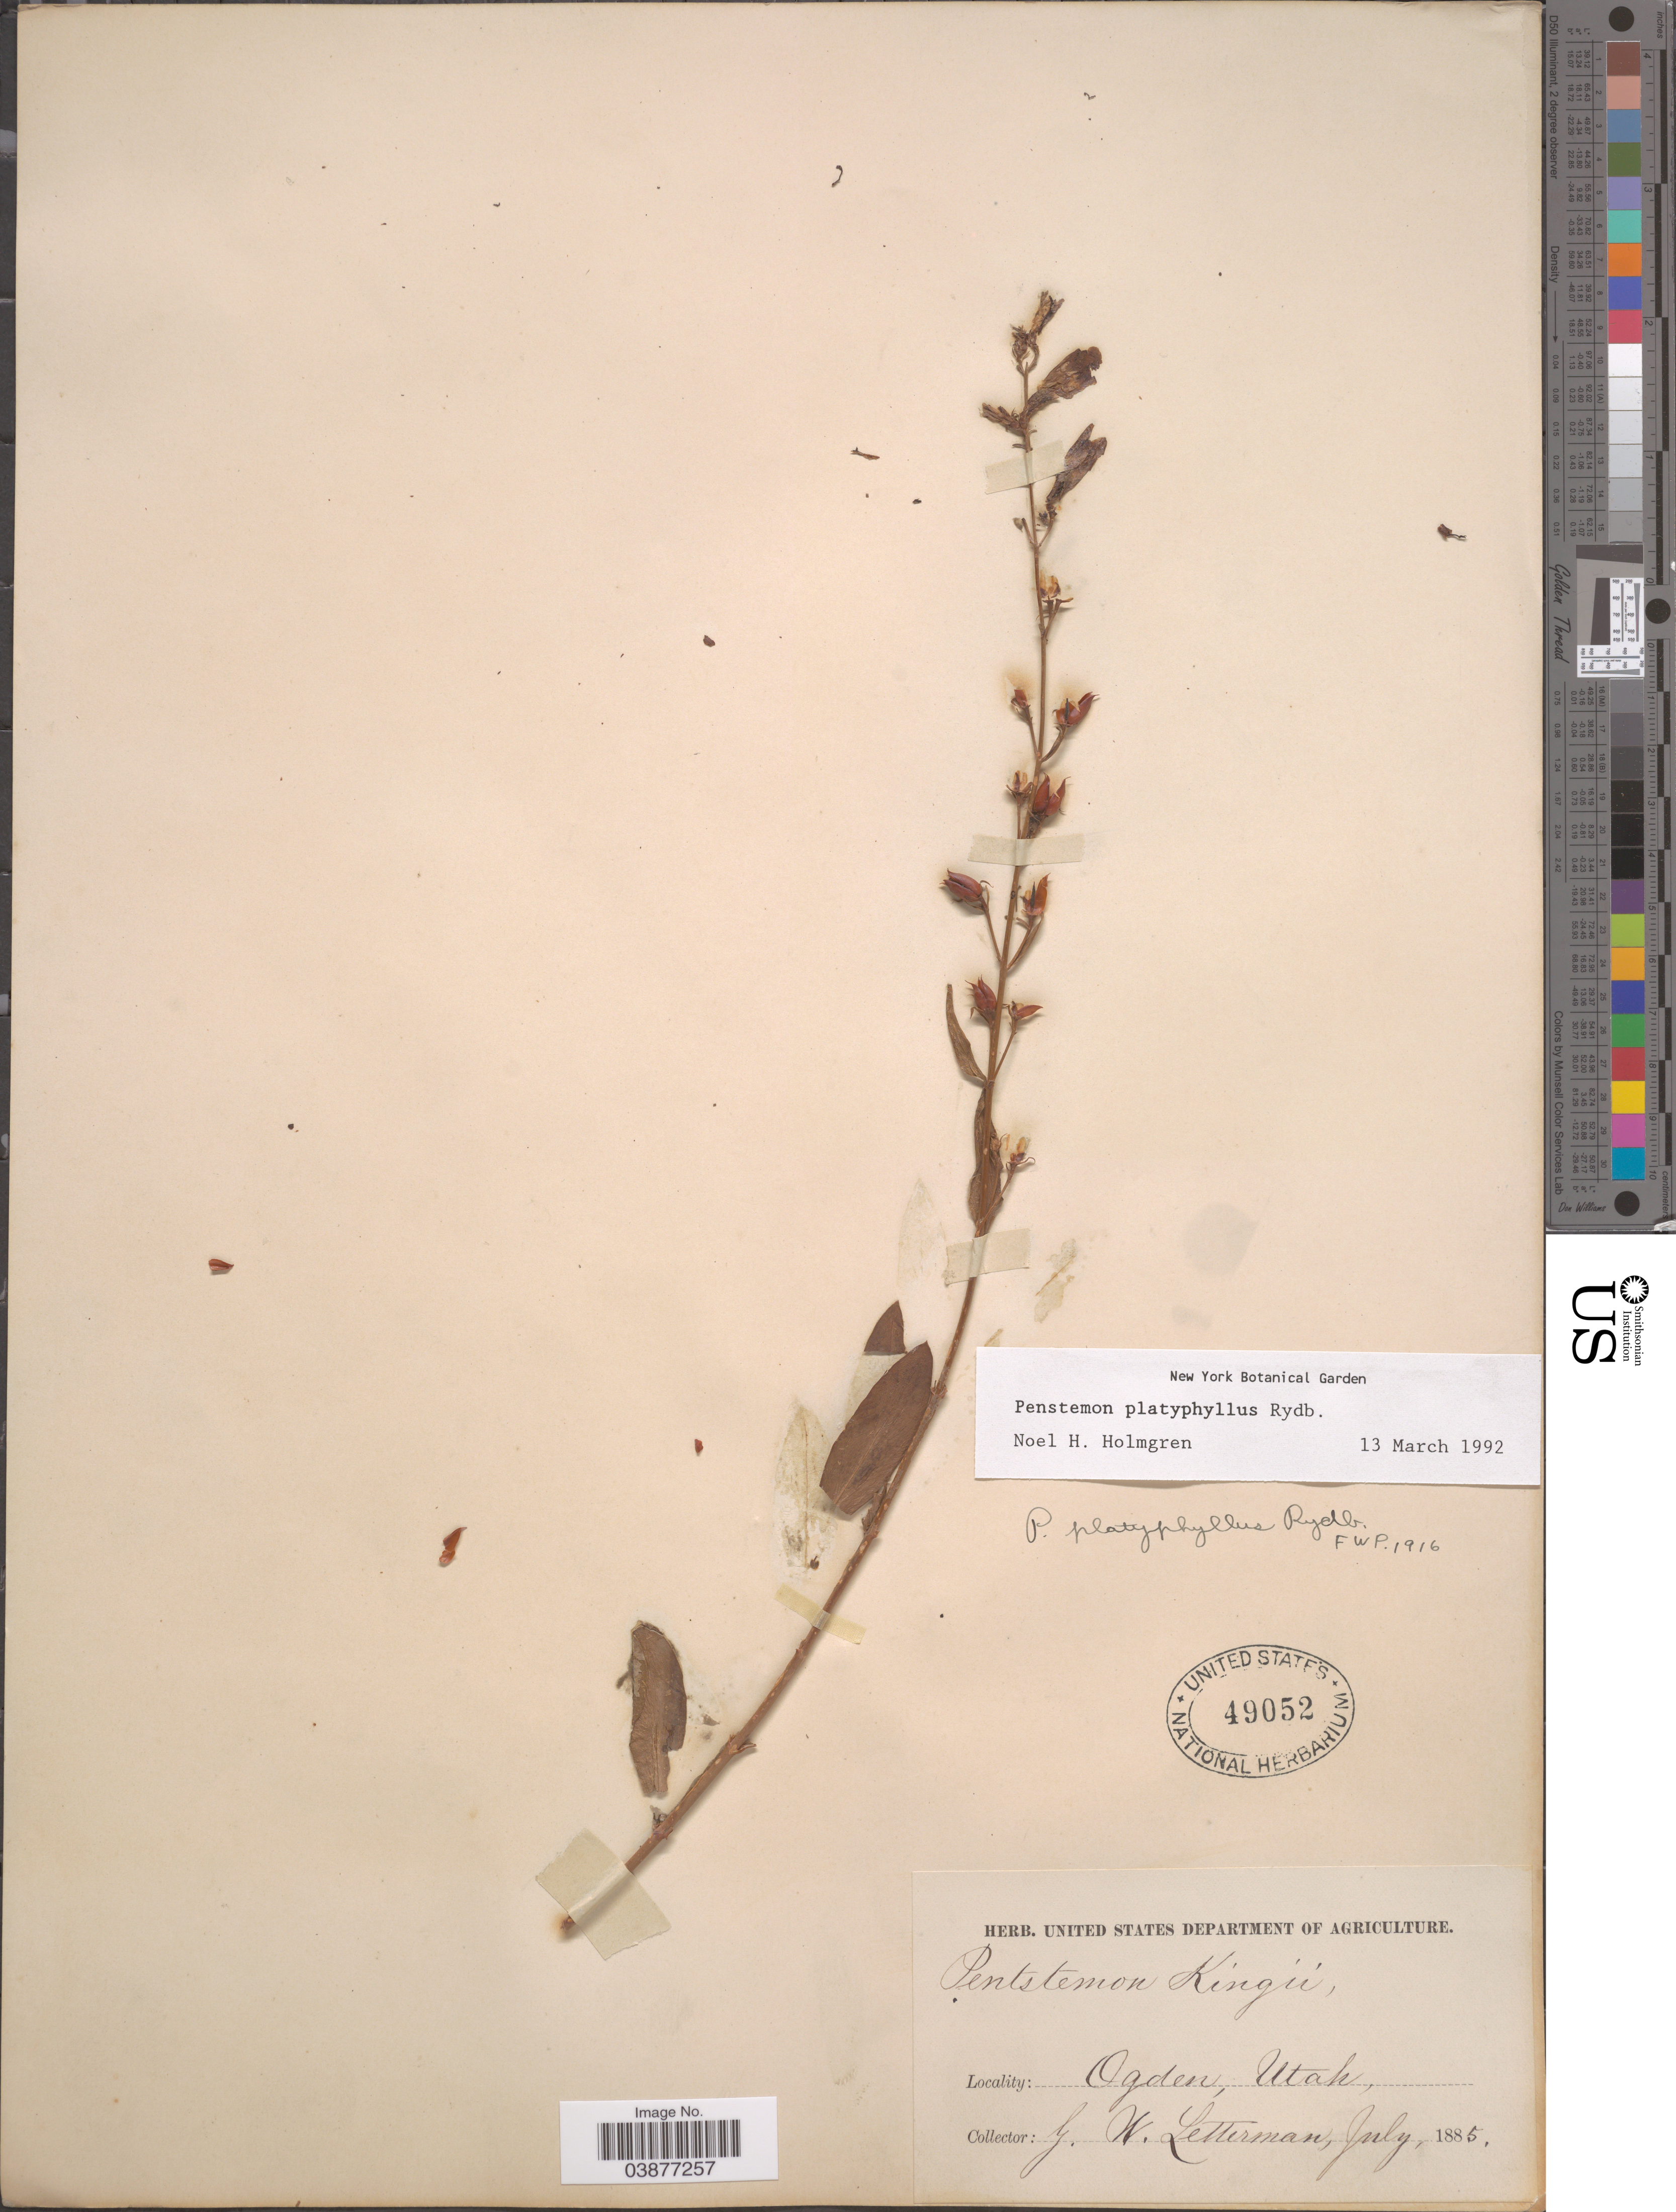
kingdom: Plantae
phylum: Tracheophyta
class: Magnoliopsida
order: Lamiales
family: Plantaginaceae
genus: Penstemon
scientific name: Penstemon platyphyllus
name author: Rydb.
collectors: G. W. Letterman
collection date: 1885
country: United States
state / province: Utah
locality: Ogden.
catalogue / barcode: US 49052